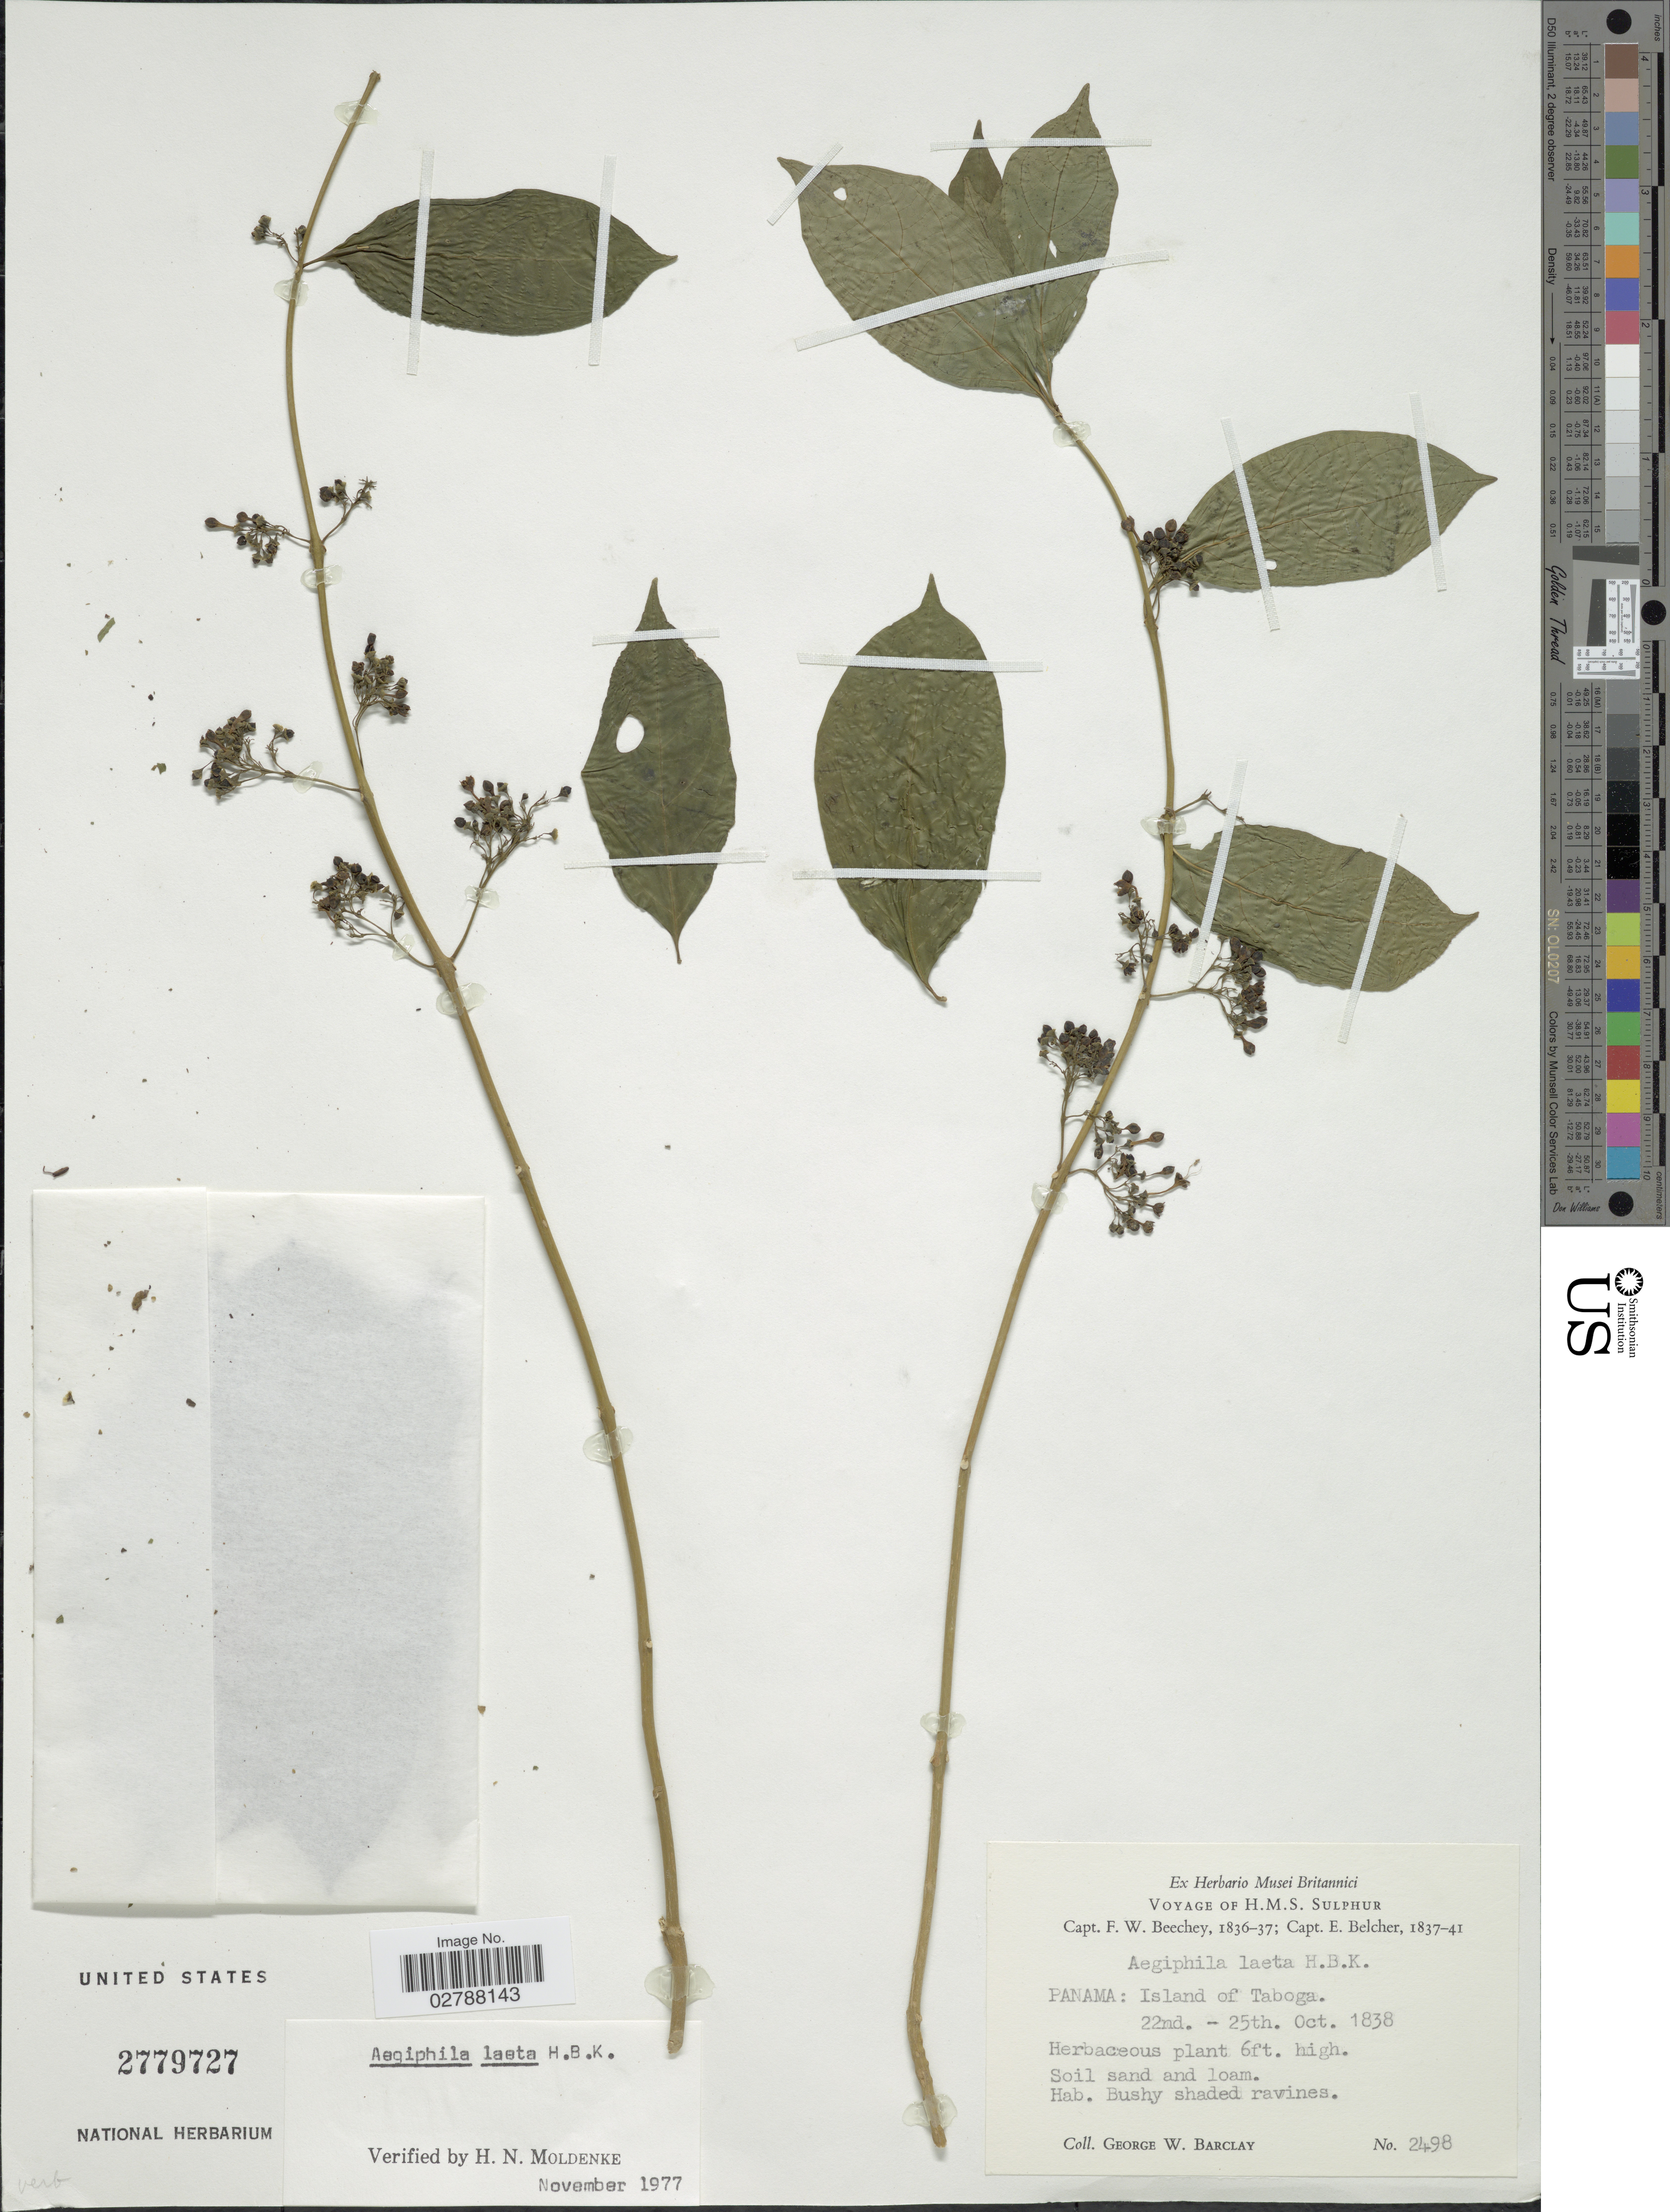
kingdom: Plantae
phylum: Tracheophyta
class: Magnoliopsida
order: Lamiales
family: Lamiaceae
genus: Aegiphila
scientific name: Aegiphila laeta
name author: Kunth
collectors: G. W. Barclay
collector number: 2498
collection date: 1838-10-22/1838-10-25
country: Panama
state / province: Panamá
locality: Panama: Island of Taboga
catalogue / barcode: US 2779727